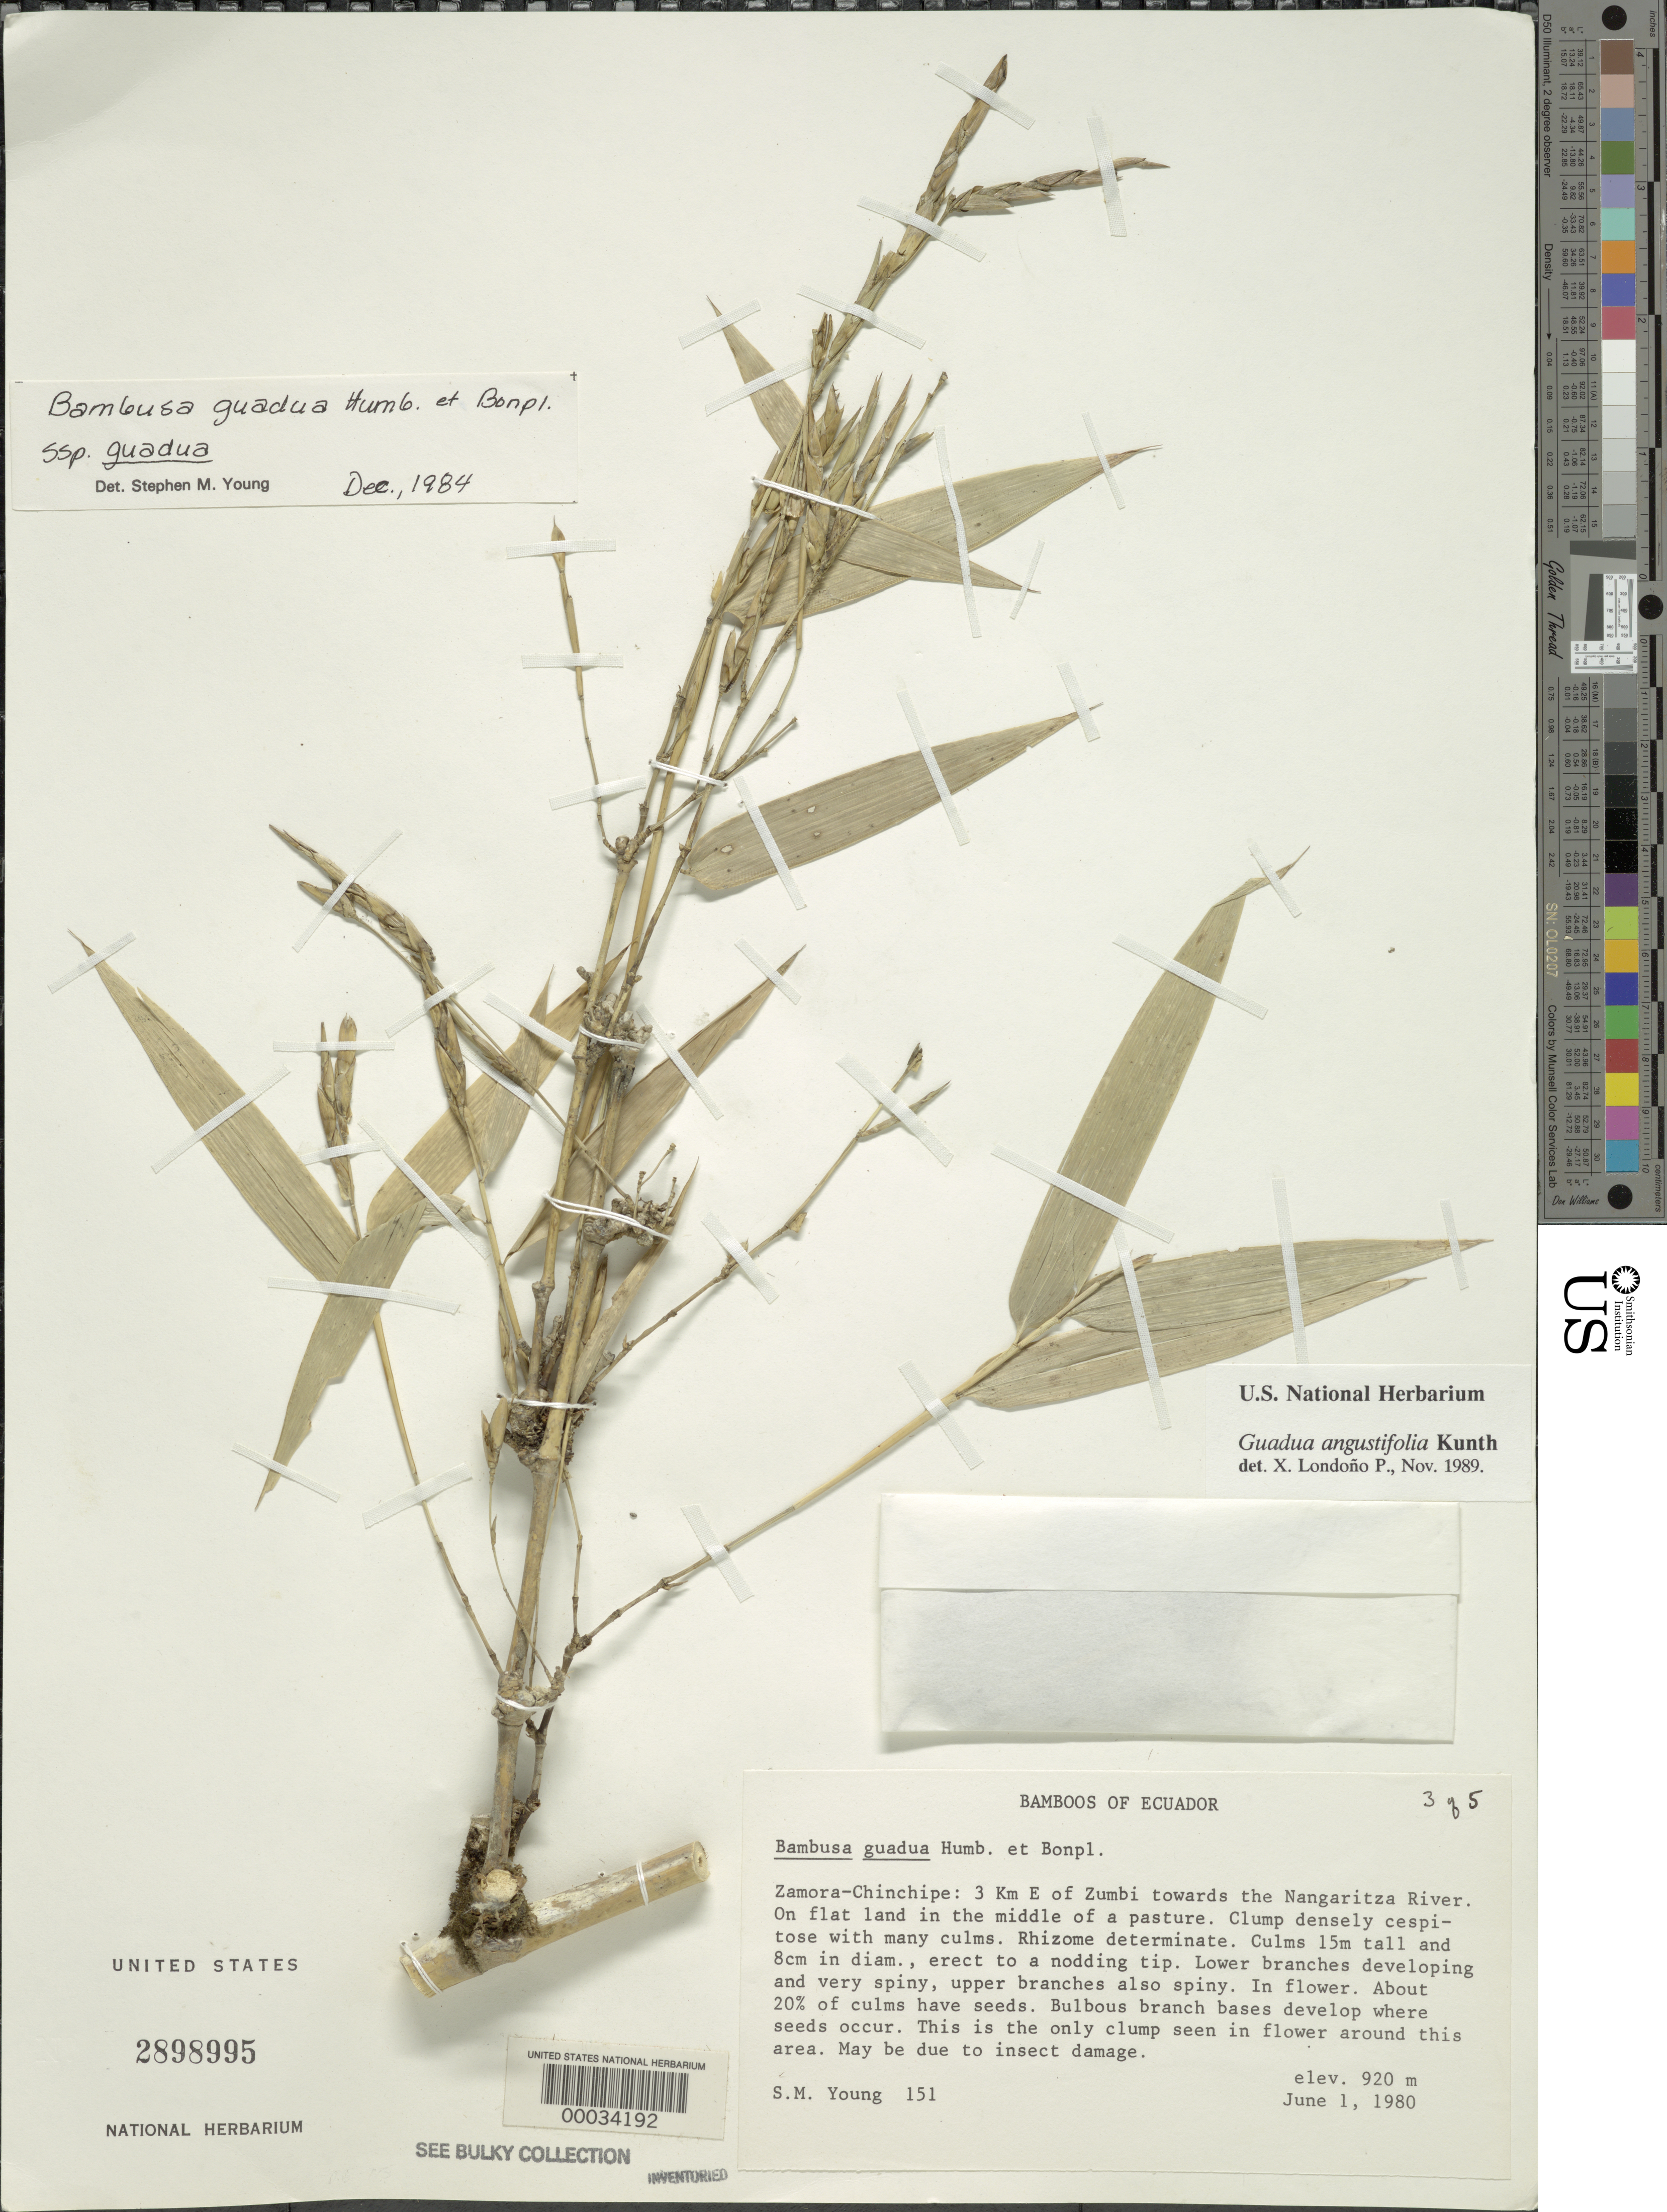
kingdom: Plantae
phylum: Tracheophyta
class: Liliopsida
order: Poales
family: Poaceae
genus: Guadua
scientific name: Guadua angustifolia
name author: Kunth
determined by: Londoño, X., (TULV), Jardin Botanico "Juan Maria Cespedes"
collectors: S. Young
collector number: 151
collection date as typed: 01 Jun 1980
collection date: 1980-06-01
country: Ecuador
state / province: Zamora-Chinchipe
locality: Zumbi, nangaritza River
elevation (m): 920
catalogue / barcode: US 2898995